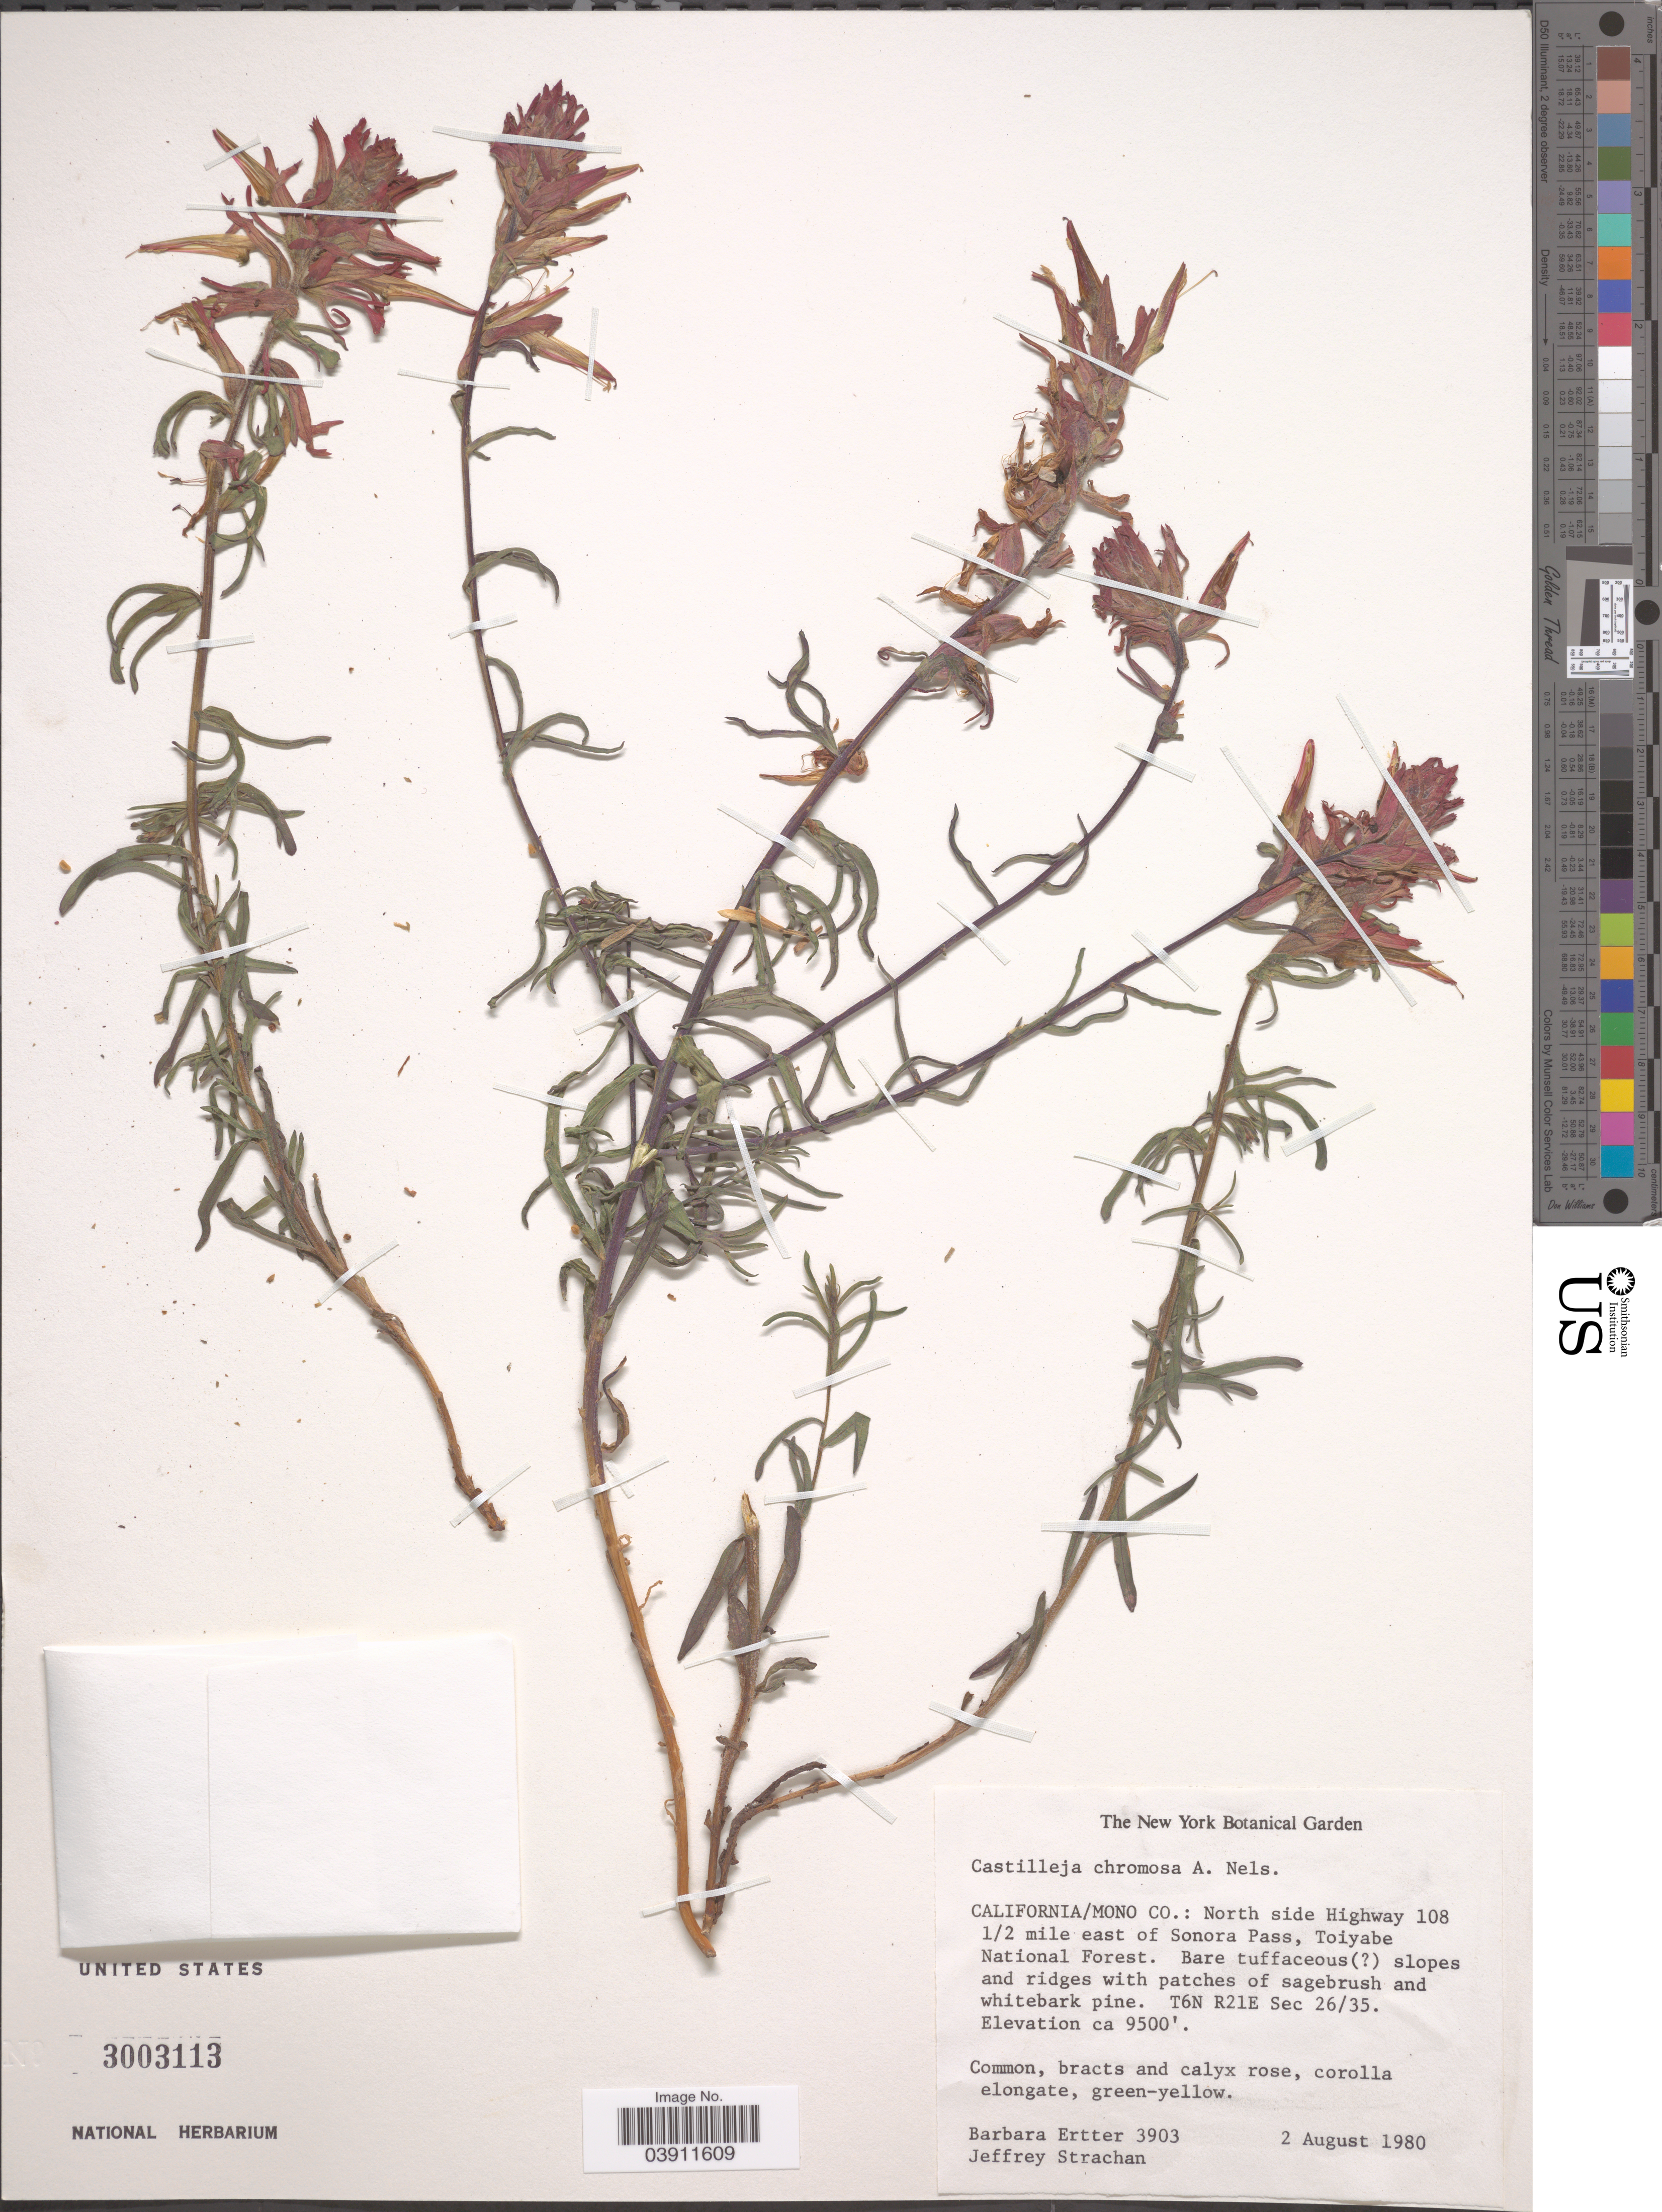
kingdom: Plantae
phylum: Tracheophyta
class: Magnoliopsida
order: Lamiales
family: Orobanchaceae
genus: Castilleja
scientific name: Castilleja chromosa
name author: A. Nelson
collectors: B. Ertter & J. Strachan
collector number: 3903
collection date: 1980-08-02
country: United States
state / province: California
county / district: Mono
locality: Mono Co.: North side Highway 108 1/2 mile east of Sonora Pass, Toiyabe National Forest. T6N R21E Sec 26/35.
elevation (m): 2896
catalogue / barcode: US 3003113